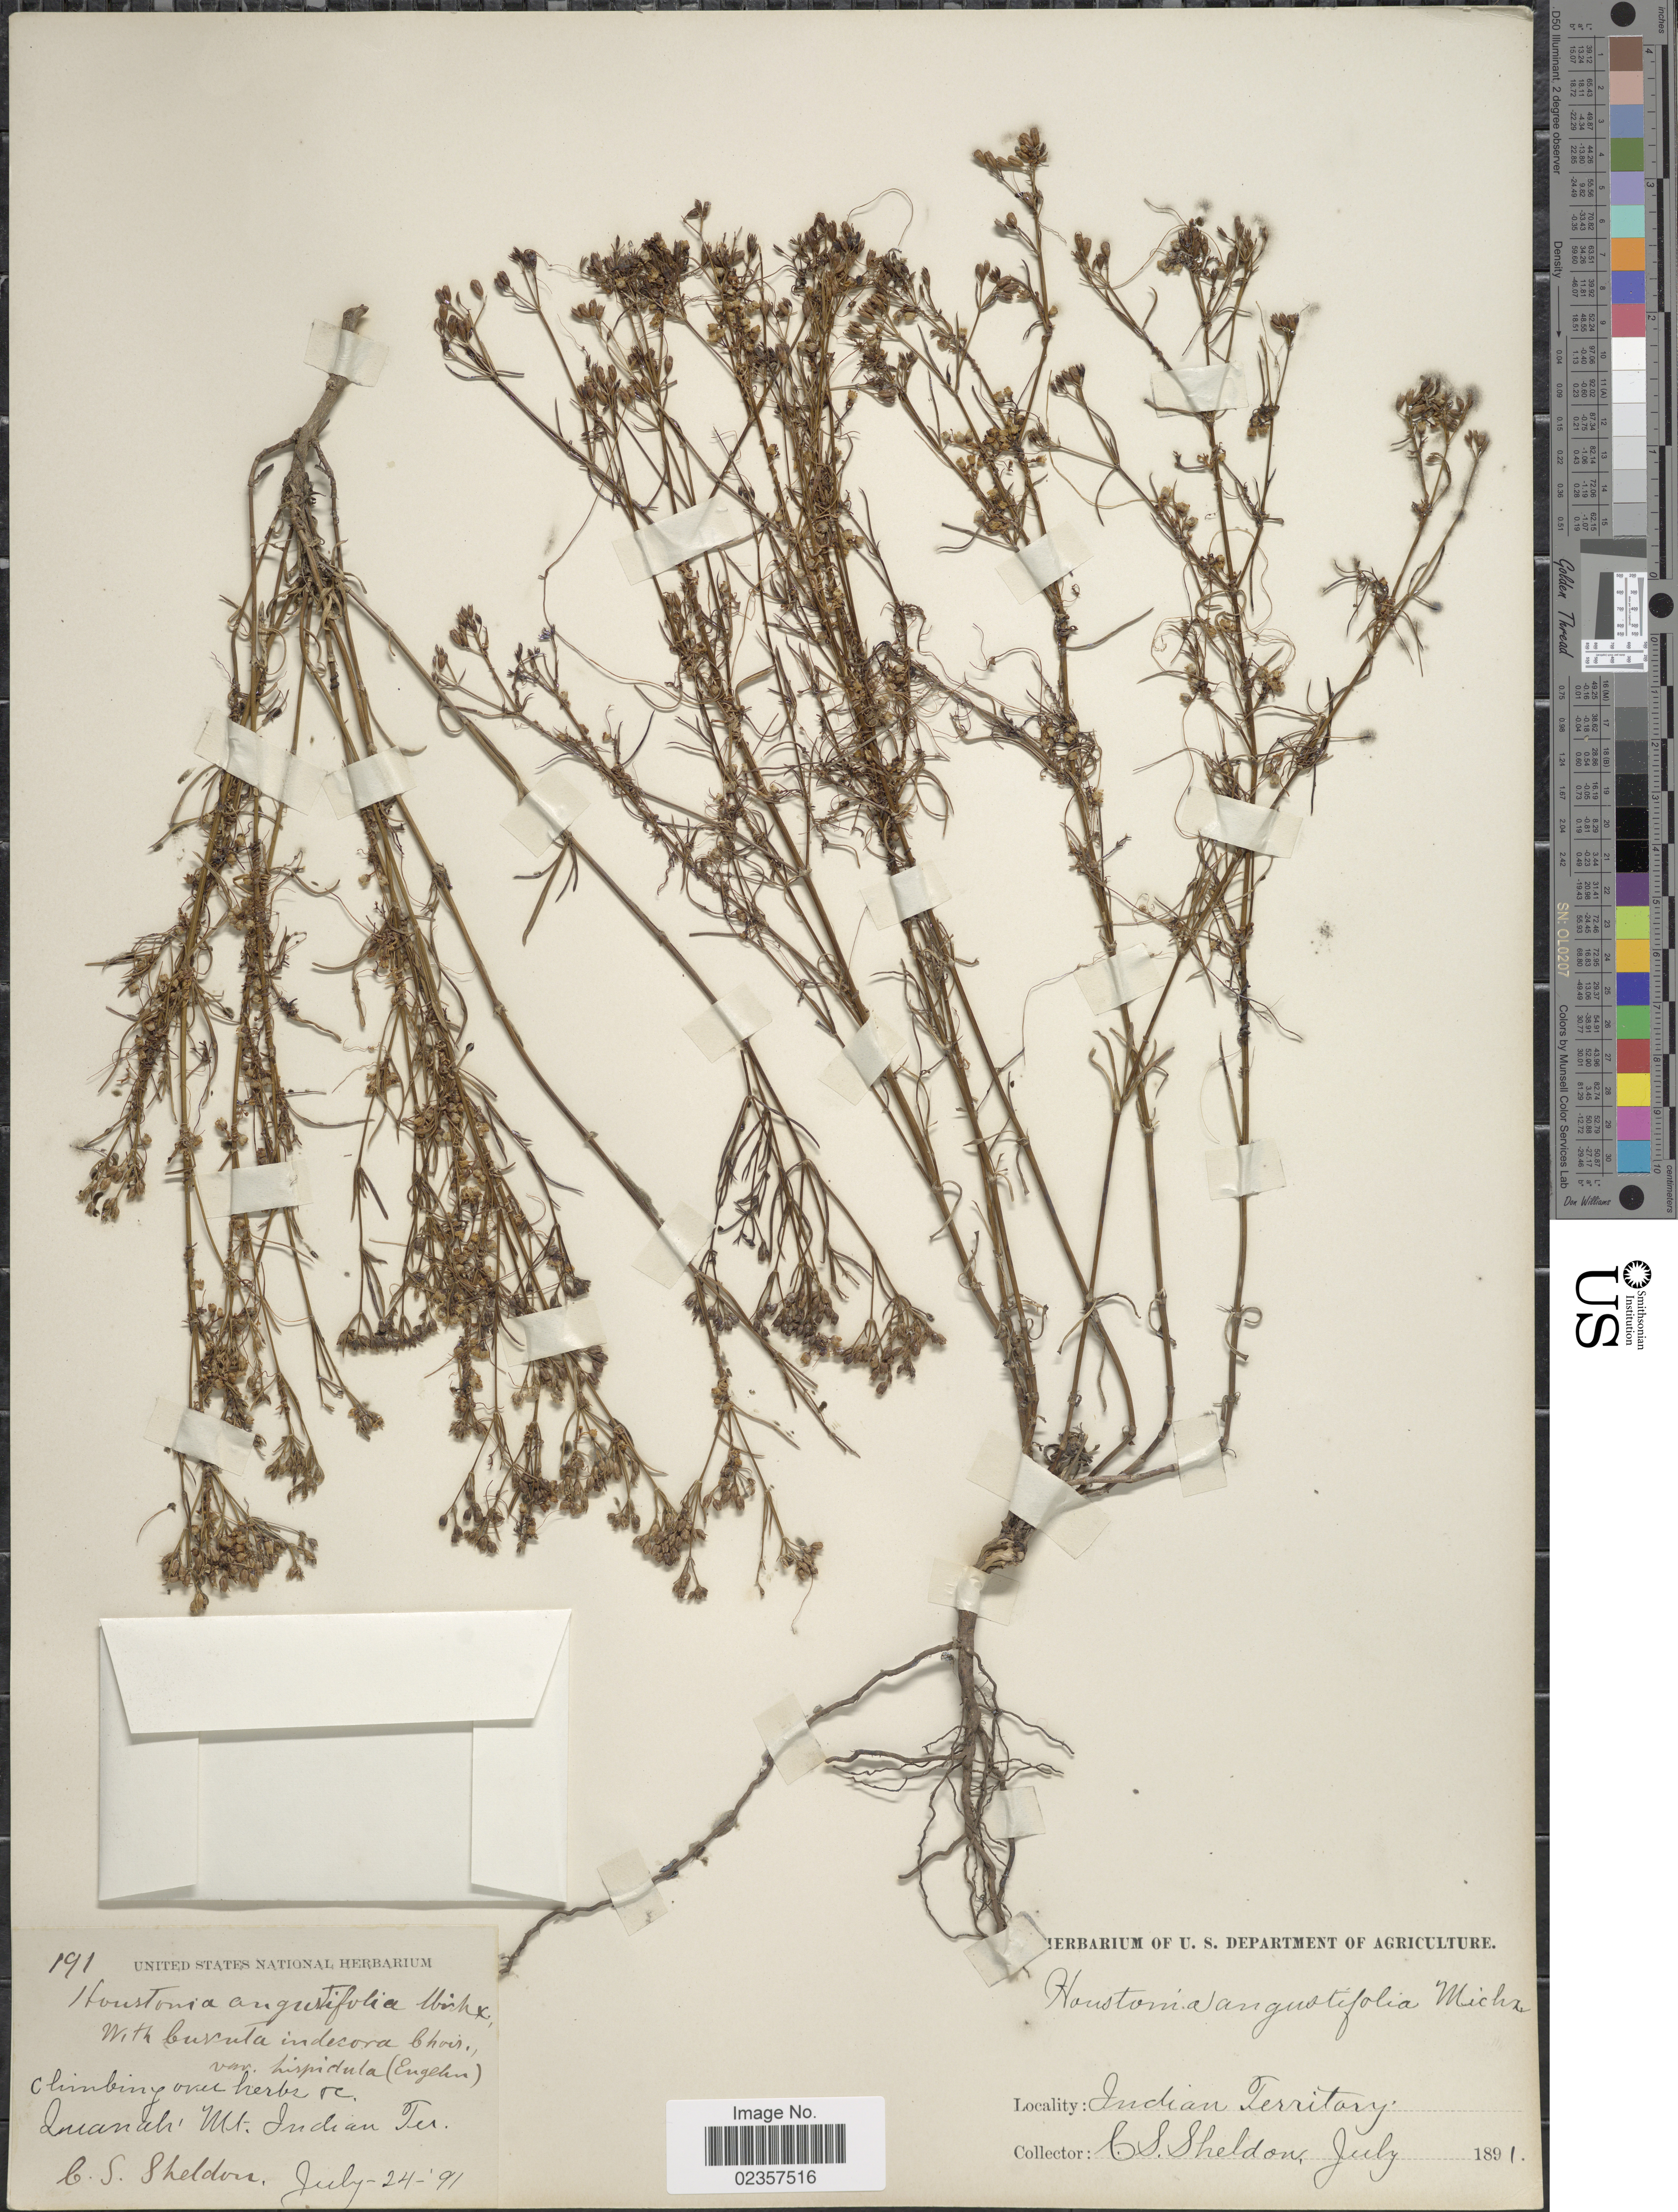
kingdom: Plantae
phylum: Tracheophyta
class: Magnoliopsida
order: Gentianales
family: Rubiaceae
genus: Houstonia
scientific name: Houstonia nigricans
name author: (Lam.) Fernald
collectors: C. S. Sheldon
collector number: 191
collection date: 1891-07-24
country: United States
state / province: Oklahoma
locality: Quanah' Mt. Indian Territory